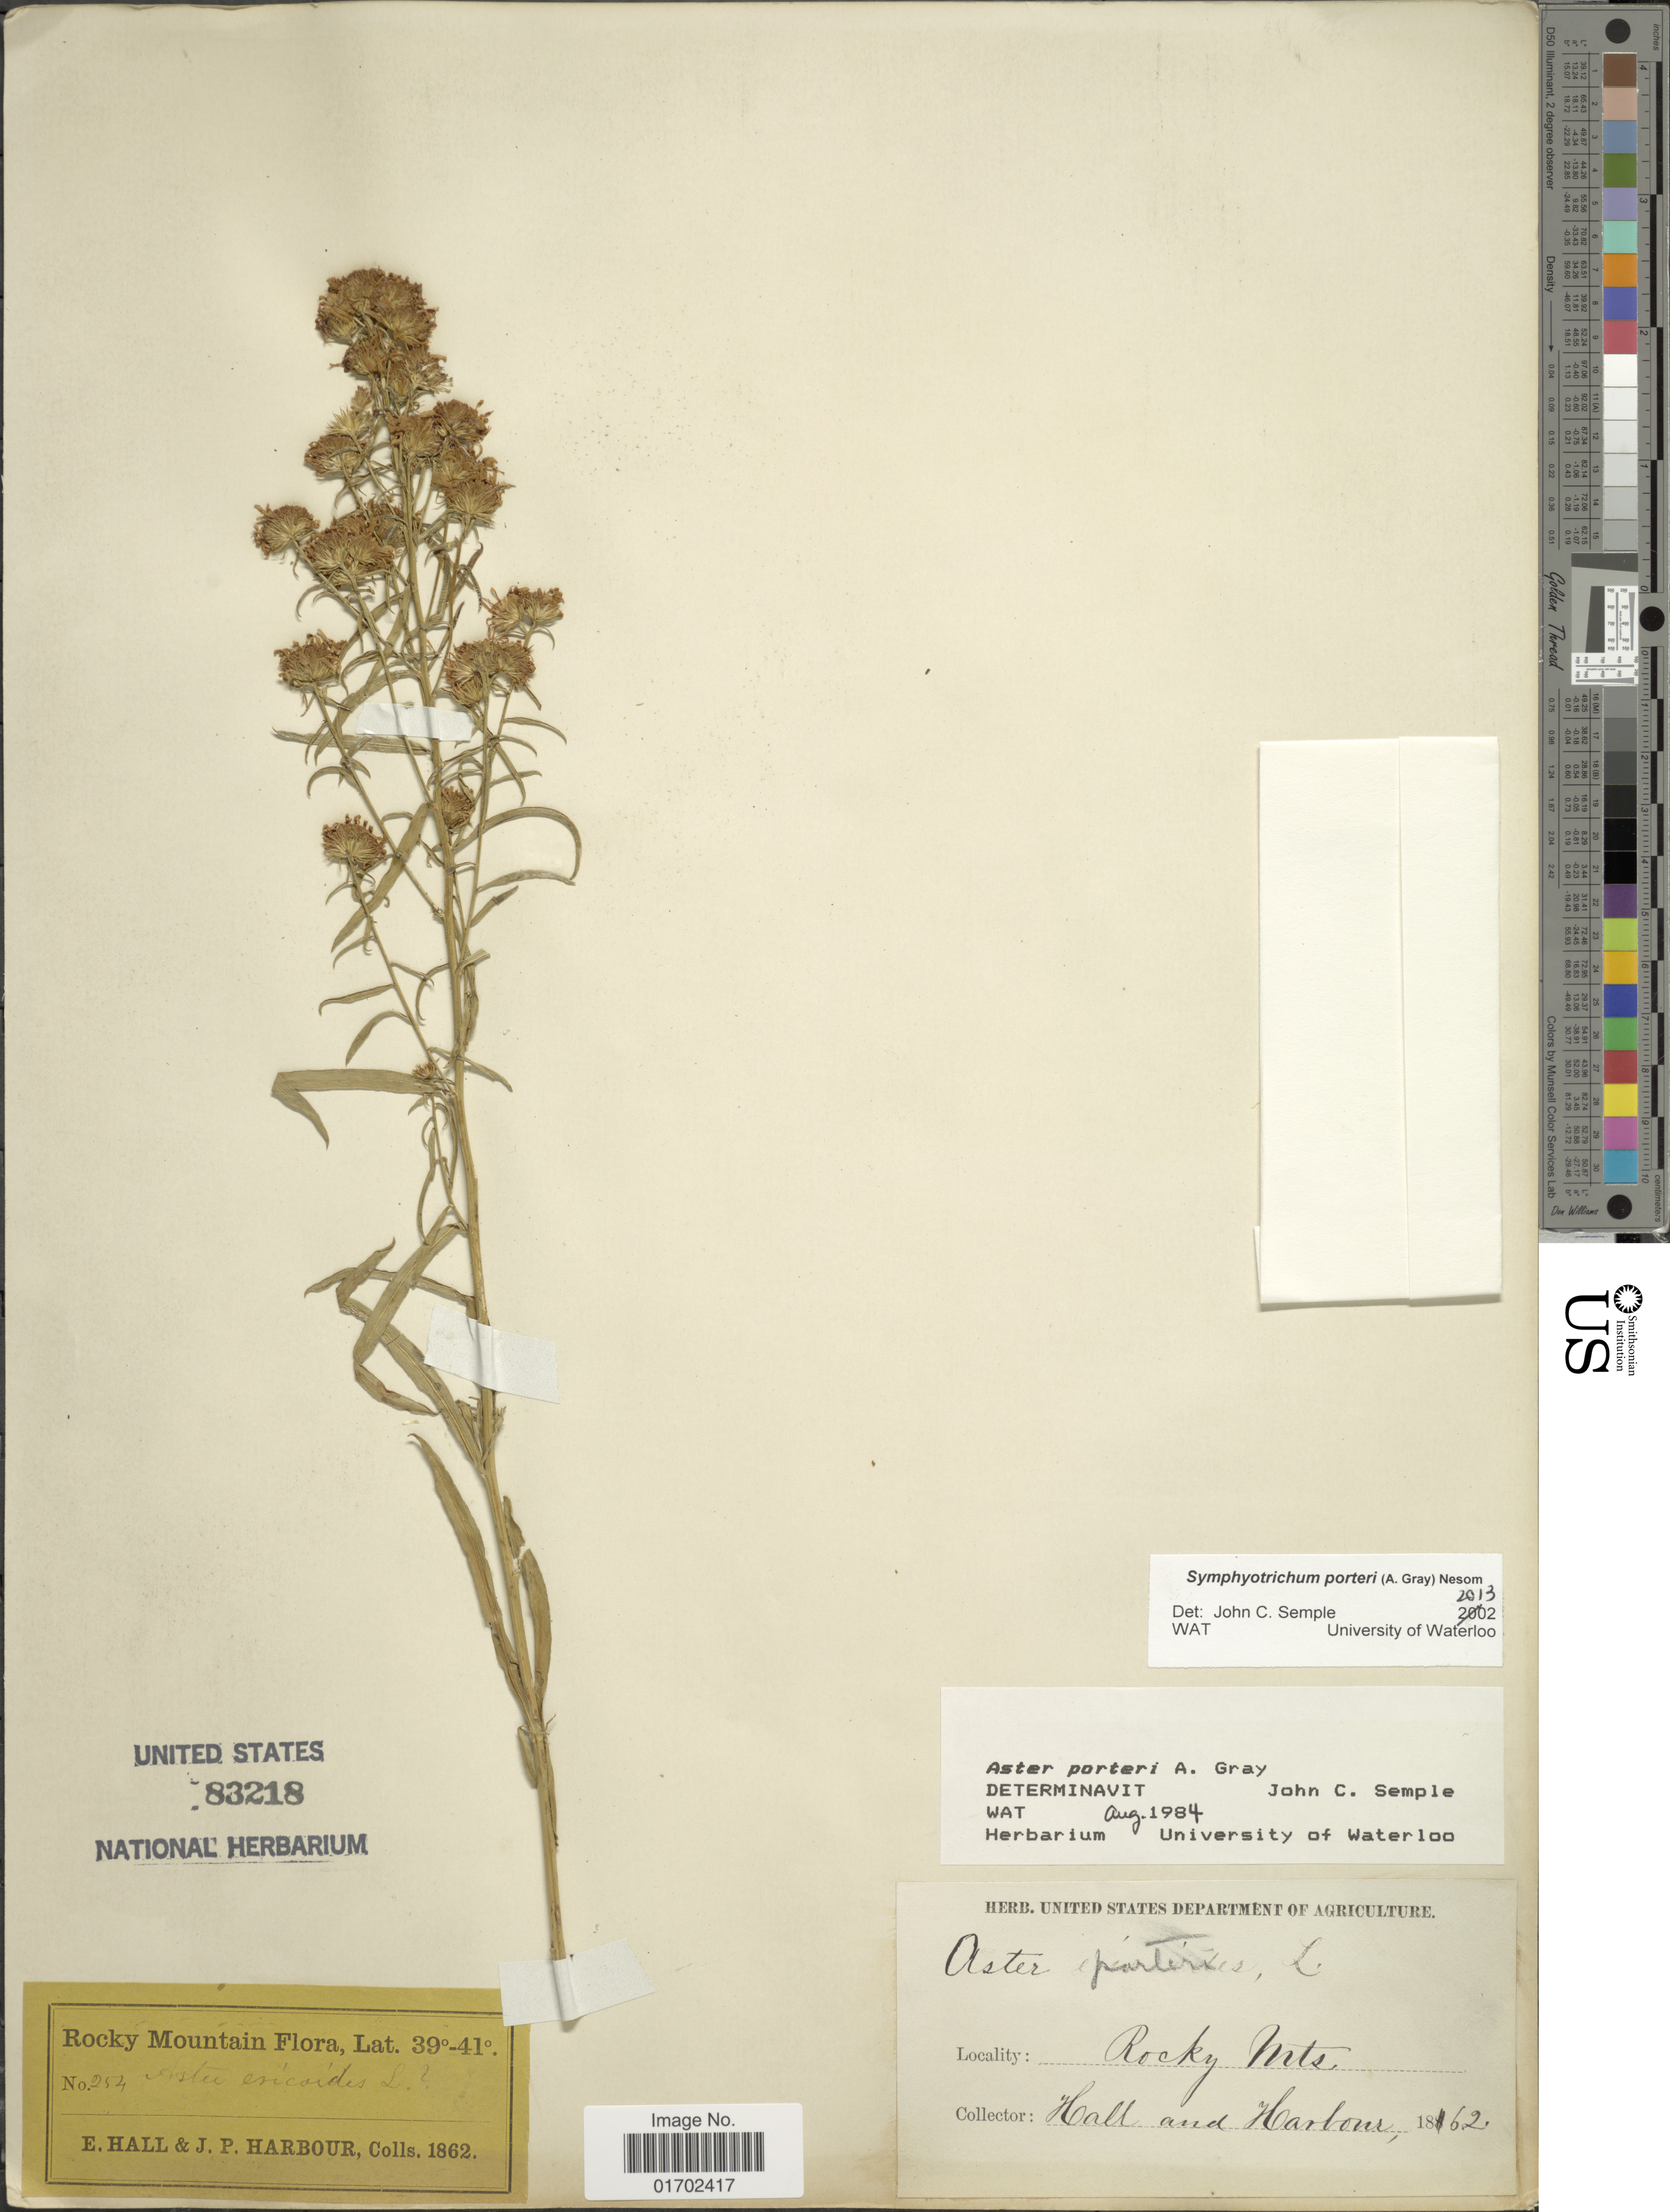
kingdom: Plantae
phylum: Tracheophyta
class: Magnoliopsida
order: Asterales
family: Asteraceae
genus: Symphyotrichum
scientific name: Symphyotrichum porteri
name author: (A. Gray) G.L. Nesom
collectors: E. Hall & J. Harbour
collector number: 254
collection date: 1862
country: United States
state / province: Colorado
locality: Rocky Mtns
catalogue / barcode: US 83218